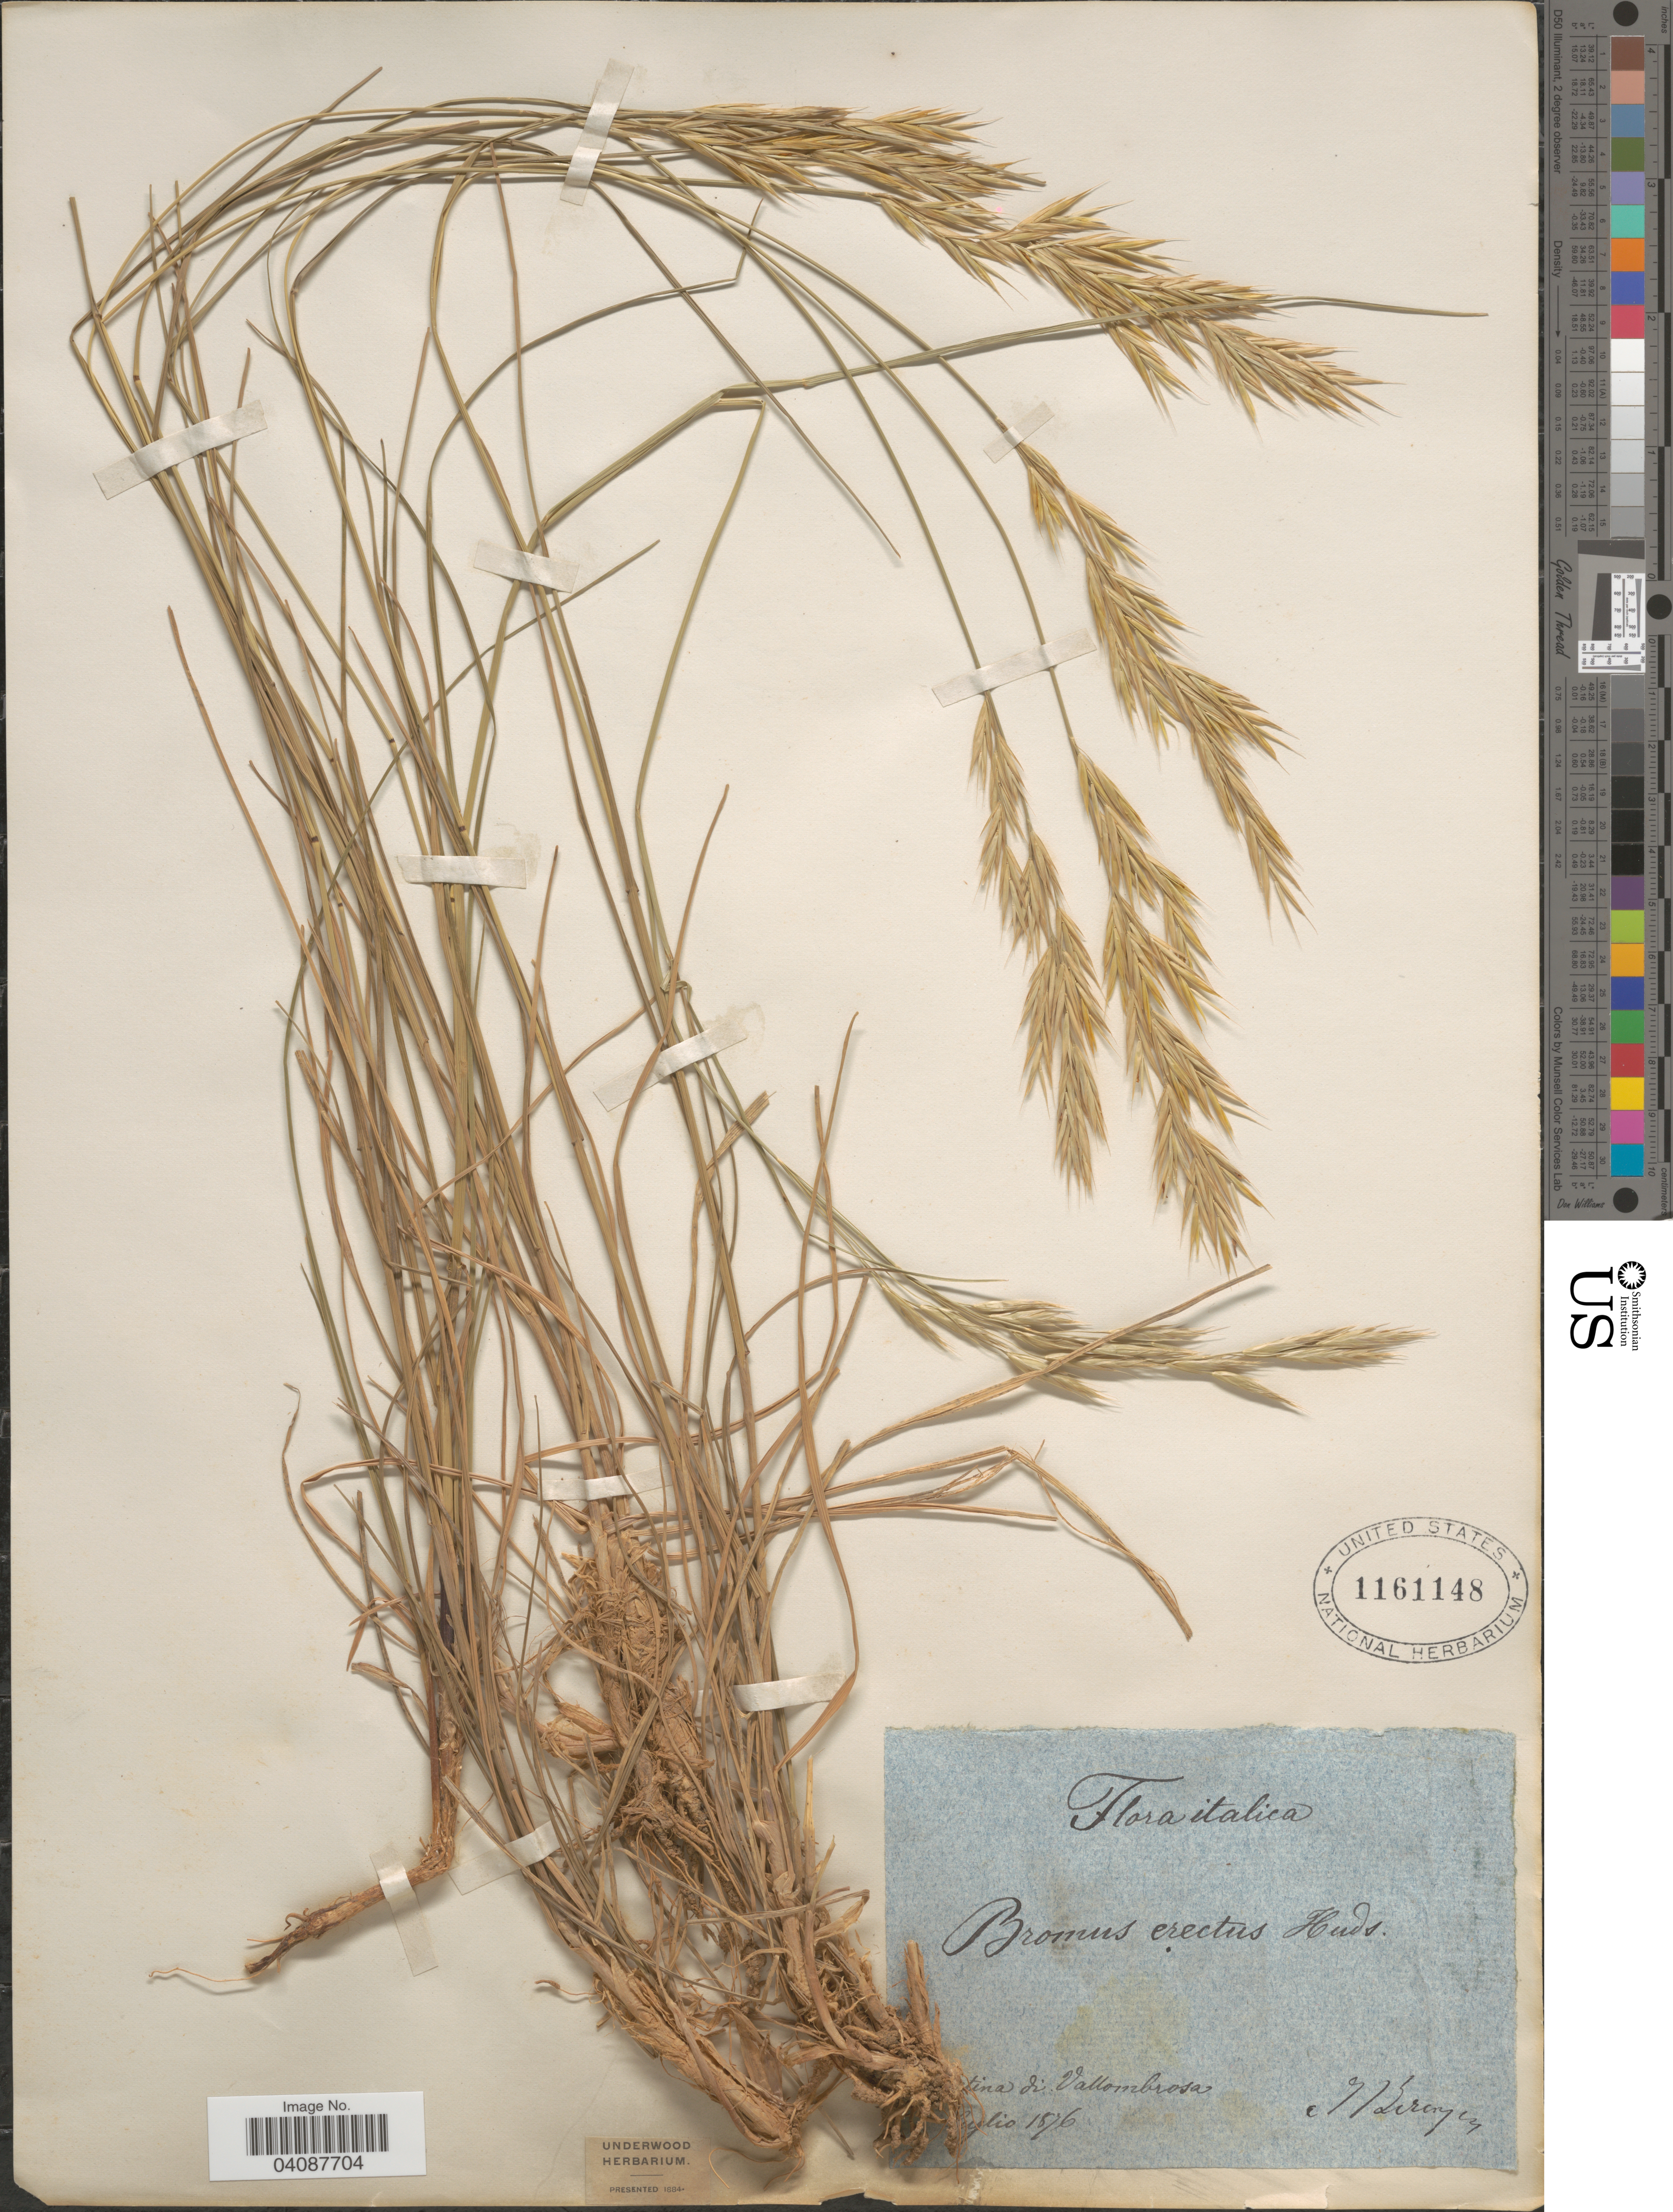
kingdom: Plantae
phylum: Tracheophyta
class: Liliopsida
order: Poales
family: Poaceae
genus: Bromus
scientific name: Bromus erectus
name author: Huds.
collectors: G. Berenger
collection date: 1876-07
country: Italy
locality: Italica. [illegible text]tina di Vallombrosa.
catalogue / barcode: US 1161148